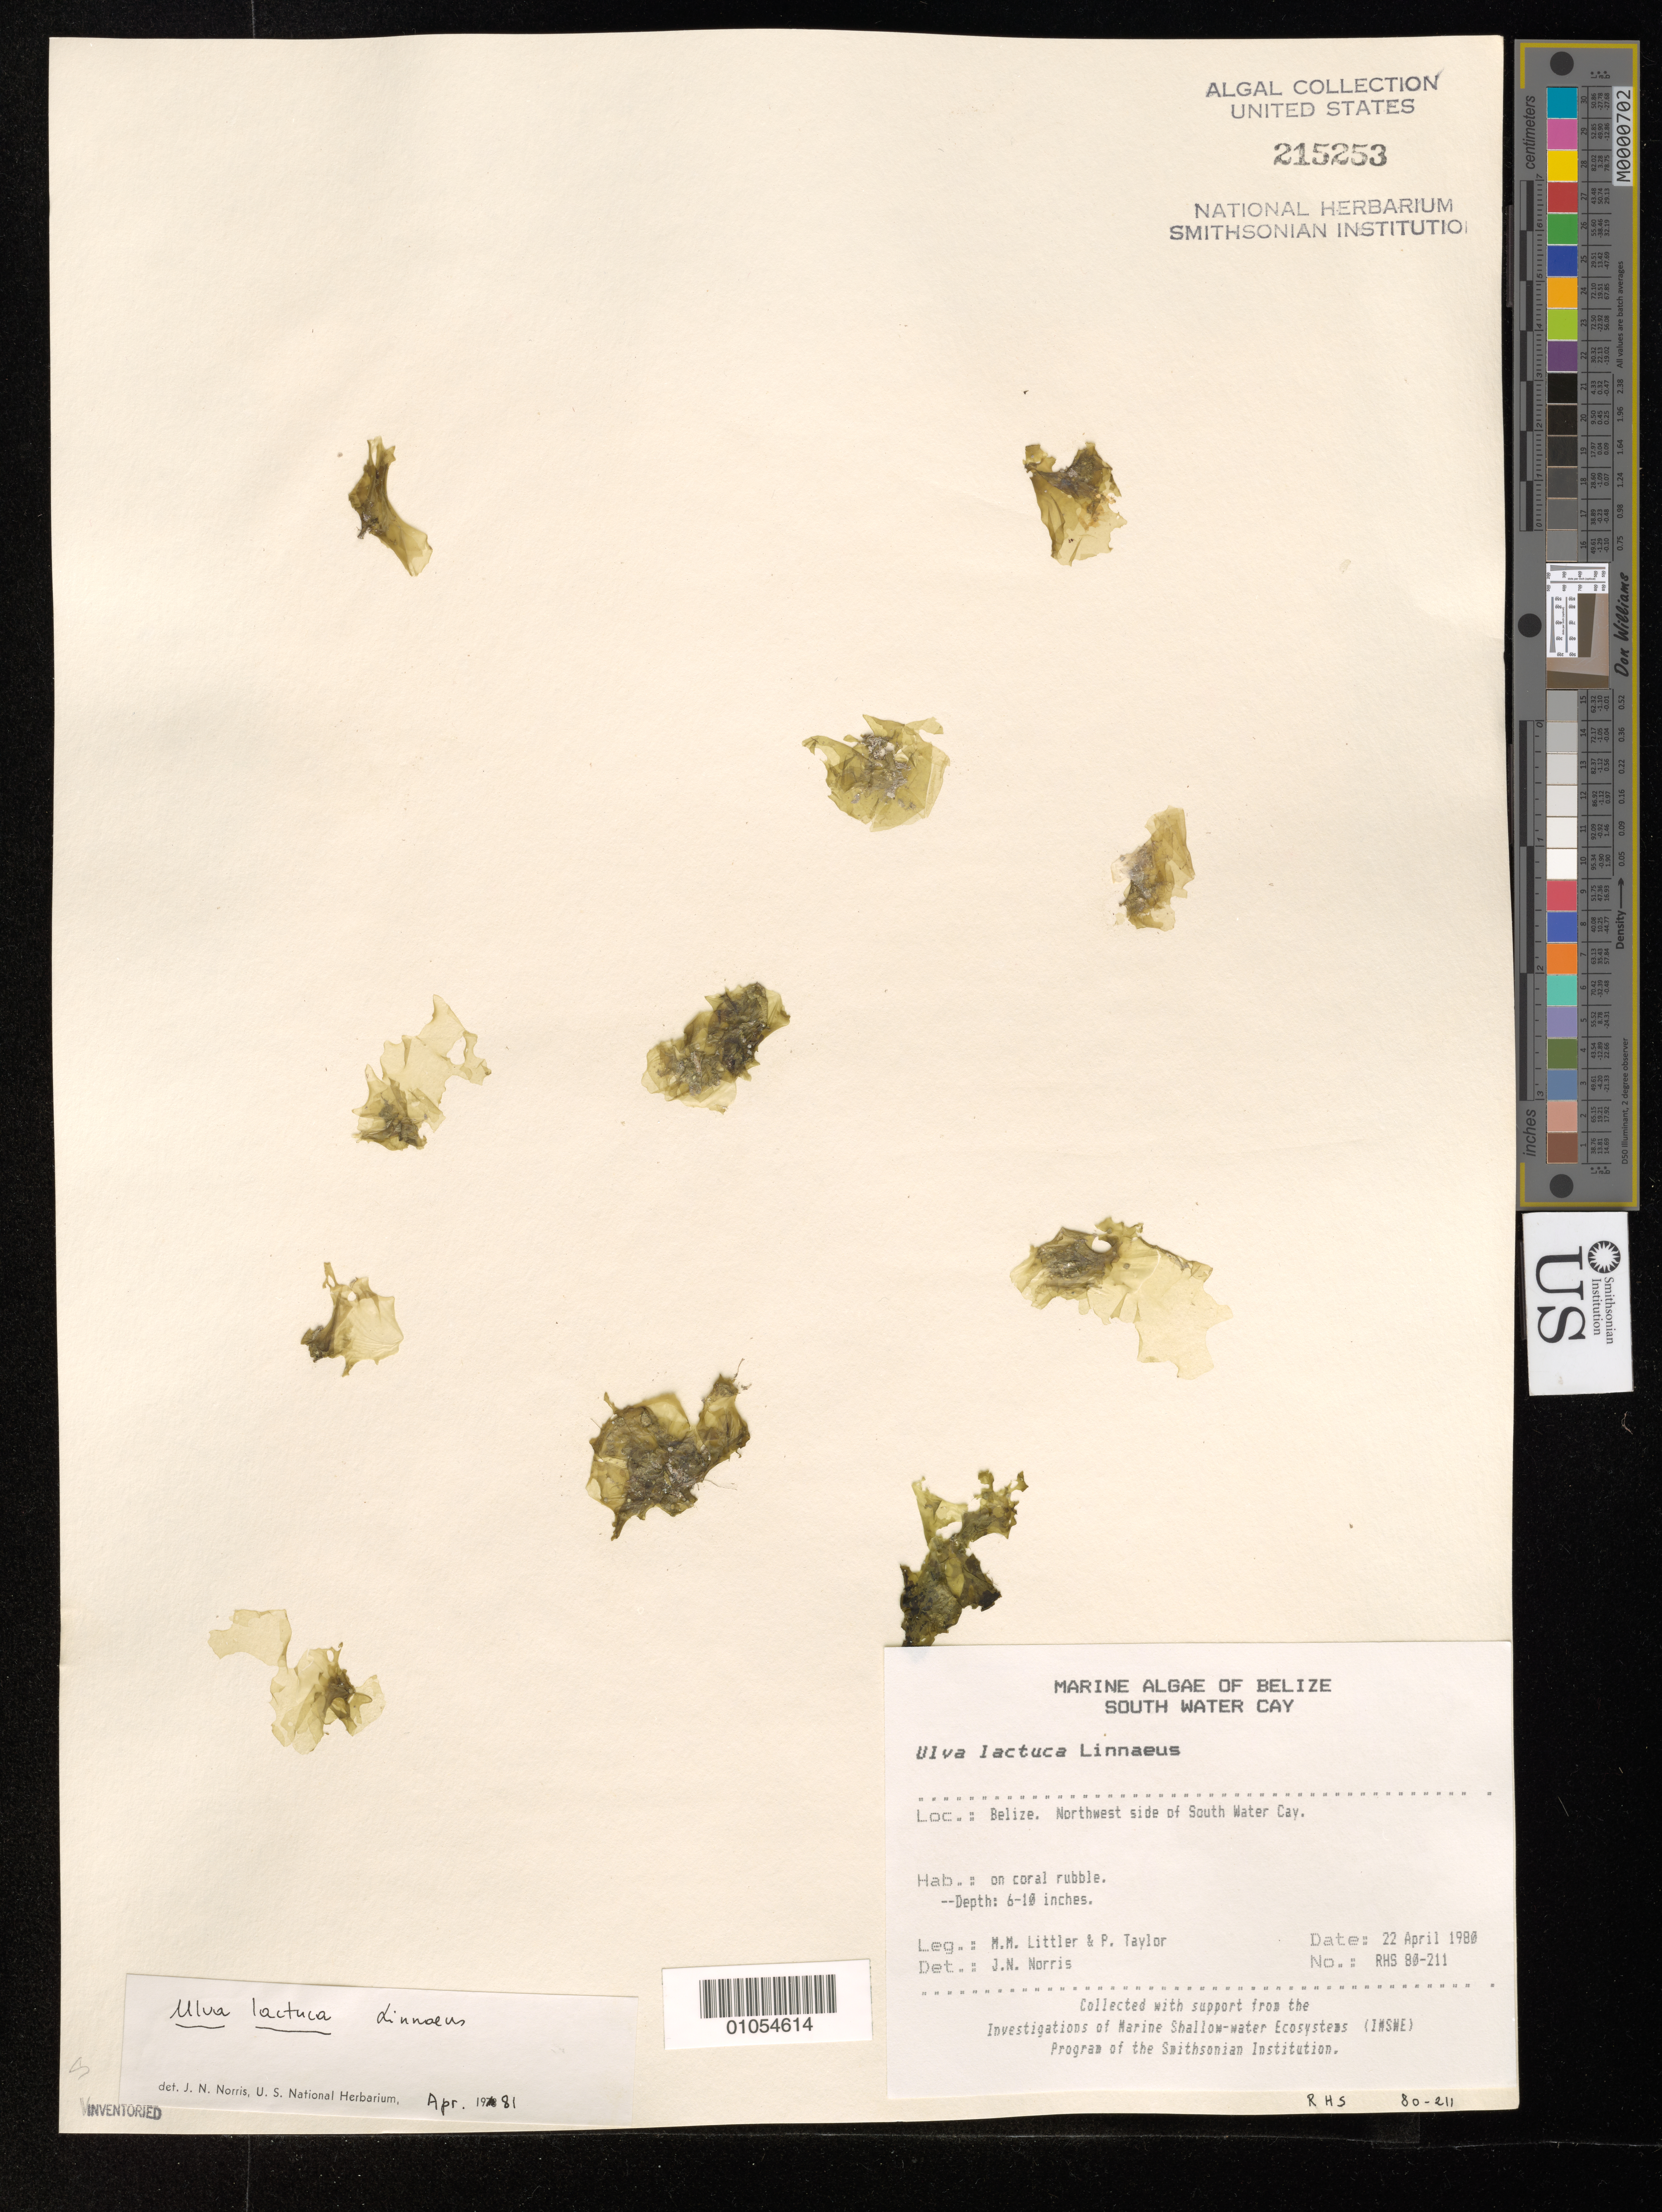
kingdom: Plantae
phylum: Chlorophyta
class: Ulvophyceae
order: Ulvales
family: Ulvaceae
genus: Ulva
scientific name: Ulva lactuca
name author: L.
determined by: Norris, James N.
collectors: M. M. Littler & P. R. Taylor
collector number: RHS 80-211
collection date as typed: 22 Apr 1980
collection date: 1980-04-22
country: Belize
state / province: Stann Creek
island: South Water Cay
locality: Northwest side of South Water Cay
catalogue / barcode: US 215253